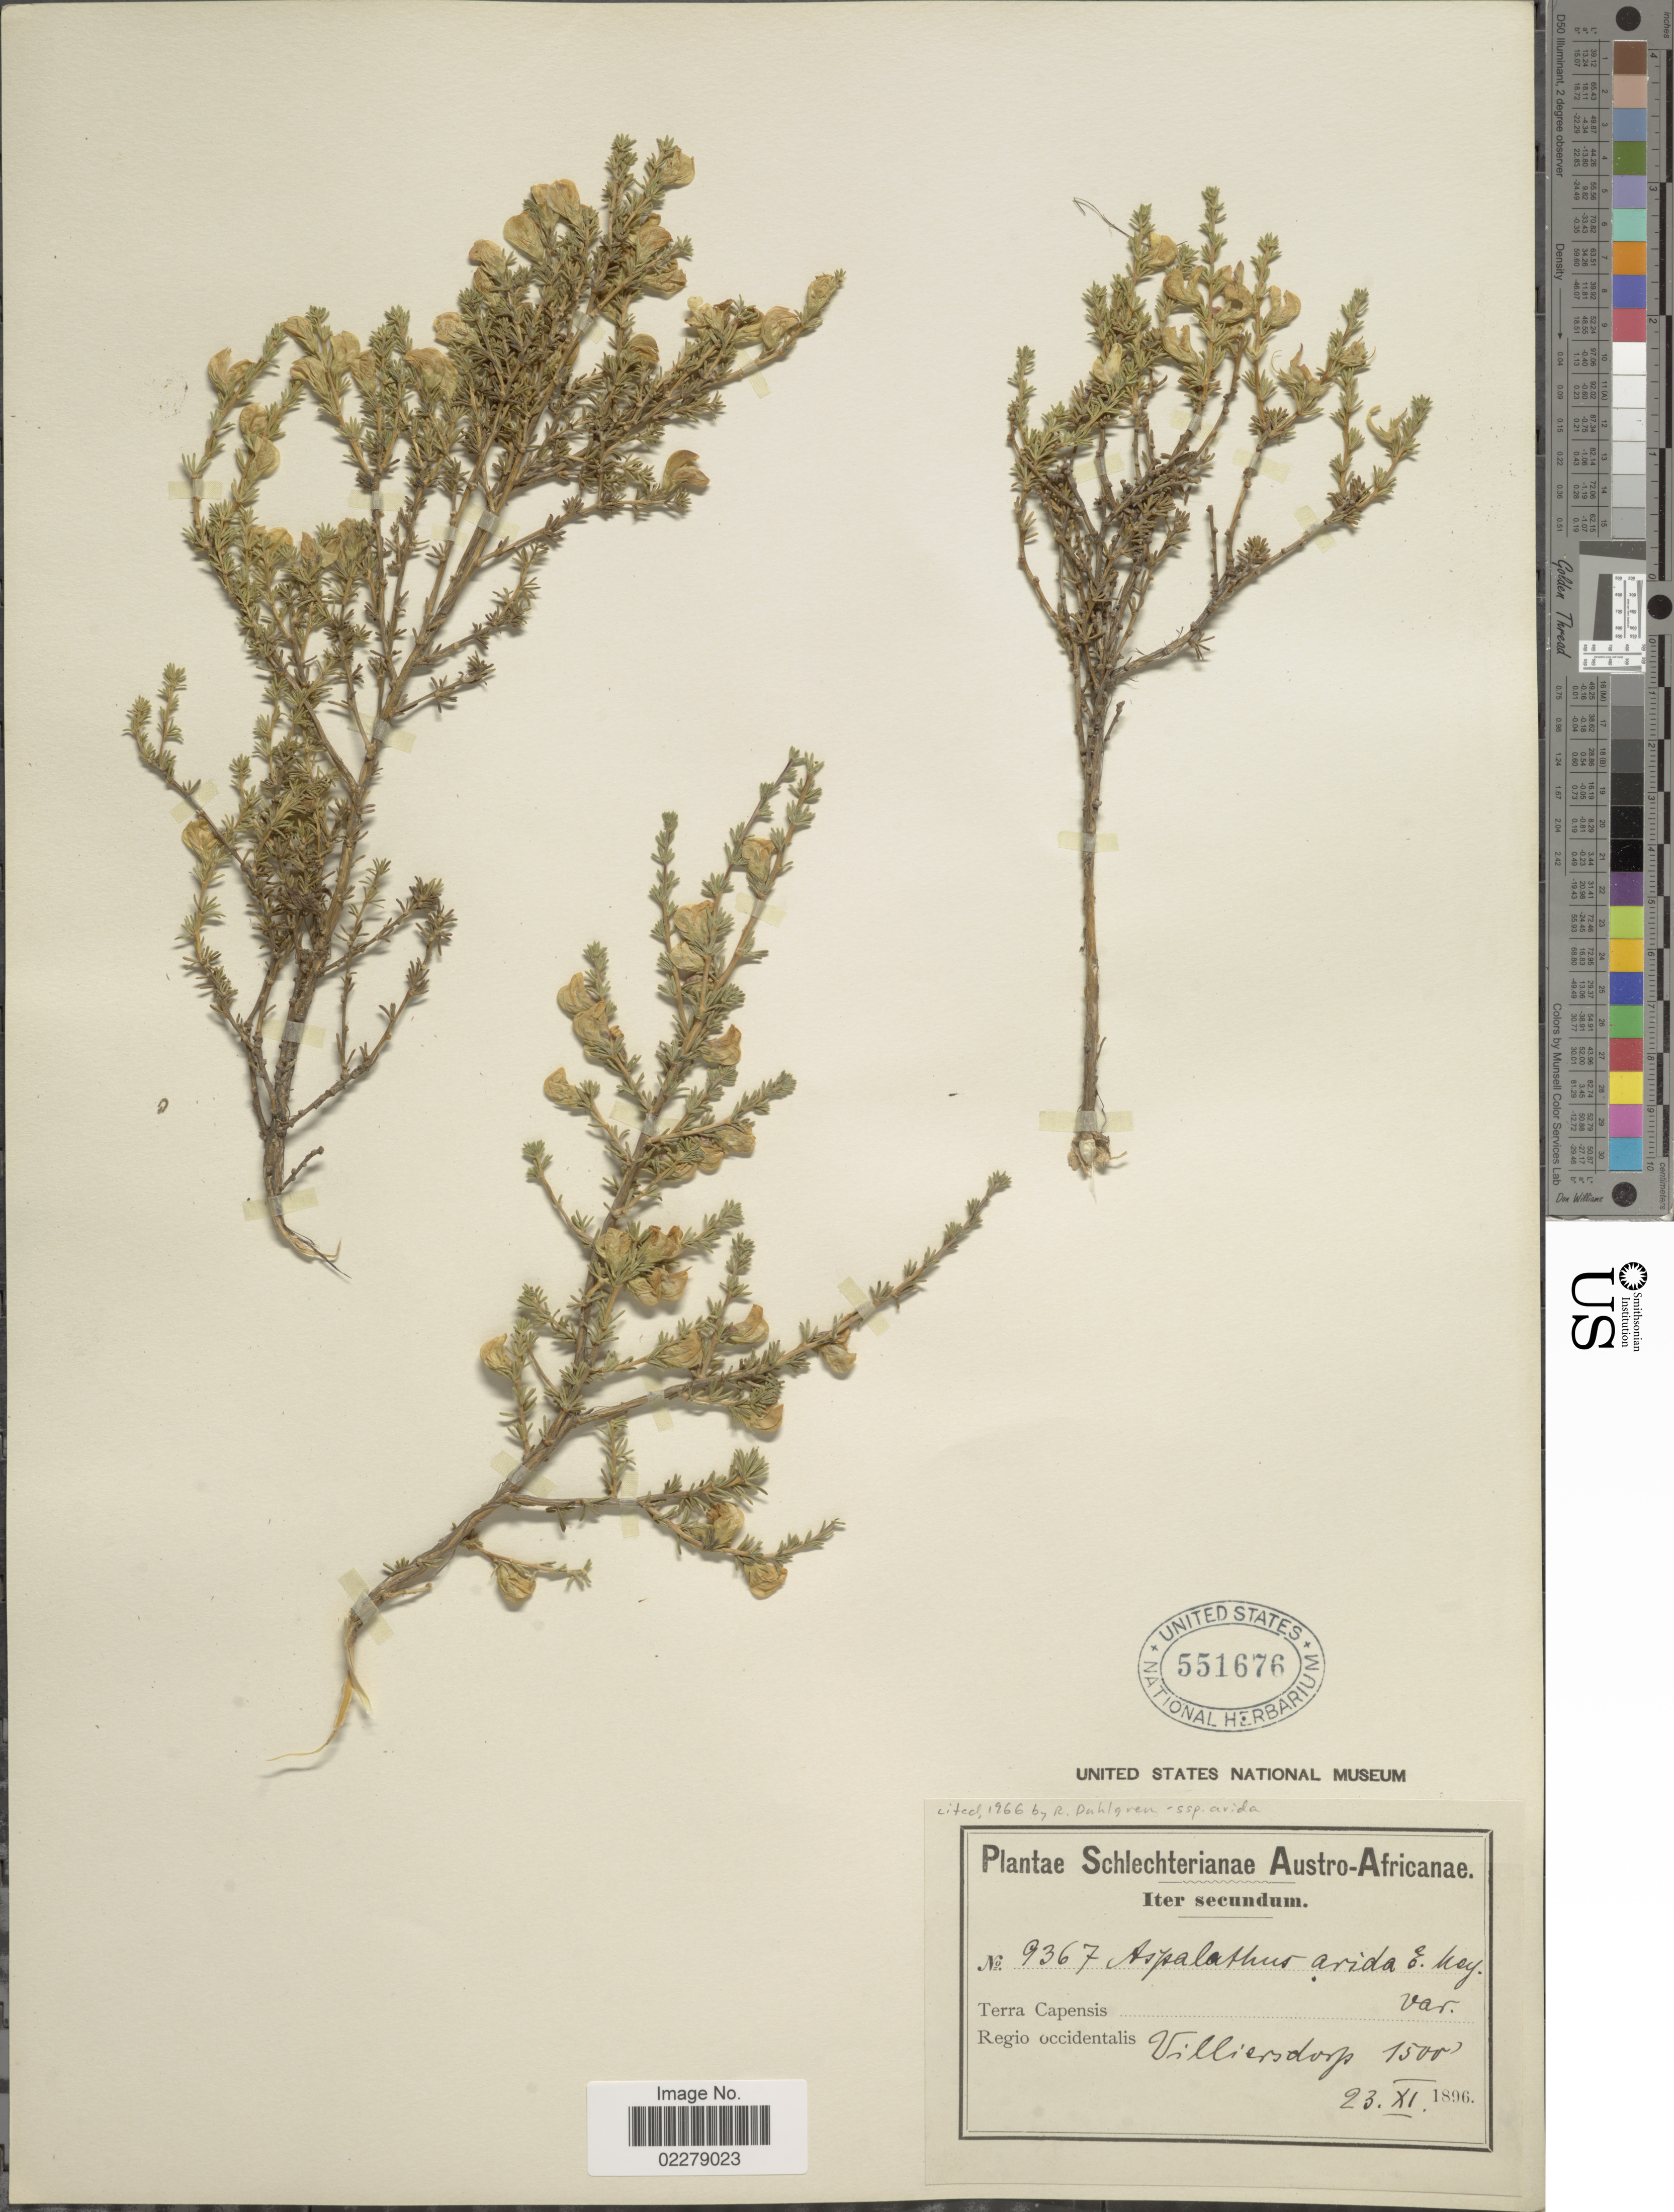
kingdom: Plantae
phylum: Tracheophyta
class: Magnoliopsida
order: Fabales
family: Fabaceae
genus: Aspalathus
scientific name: Aspalathus arida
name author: E. Mey.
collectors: Schlechter, --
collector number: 9367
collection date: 1896-11-23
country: South Africa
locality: Austro- Africanae. Terra Capensis. Regio occidentalis Villiersdorp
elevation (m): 457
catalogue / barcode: US 551676